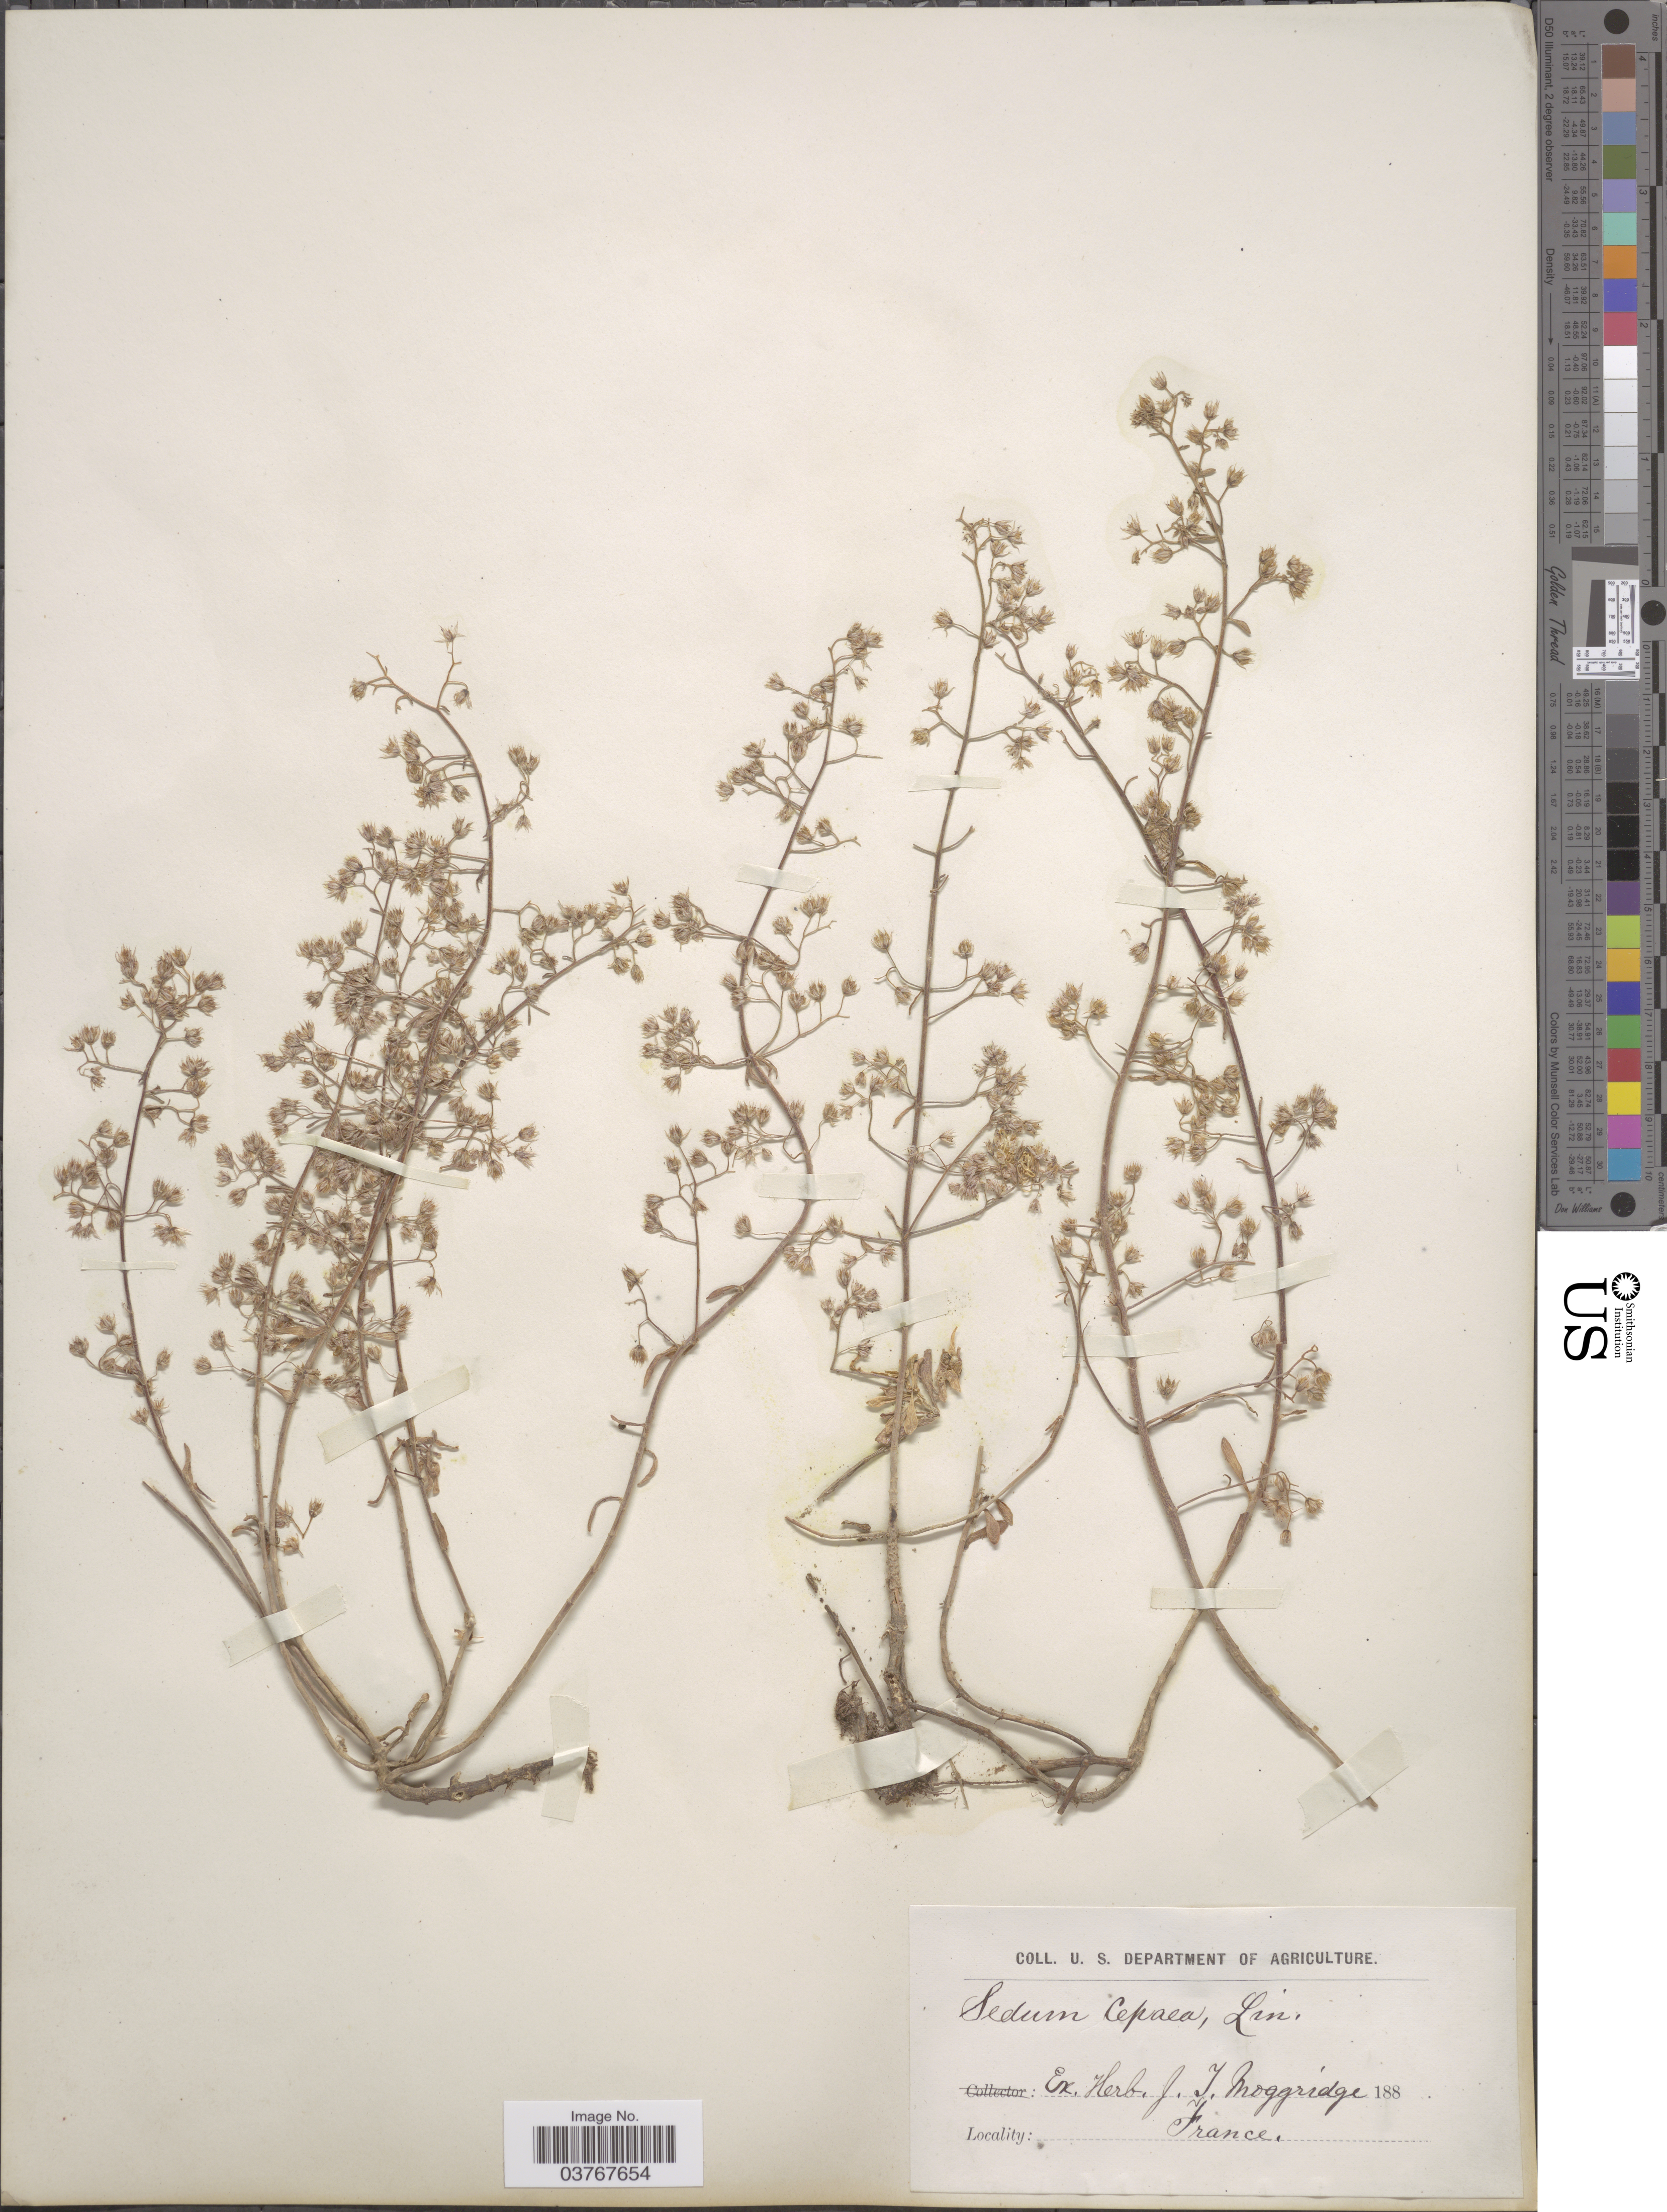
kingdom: Plantae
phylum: Tracheophyta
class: Magnoliopsida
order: Saxifragales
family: Crassulaceae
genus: Sedum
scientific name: Sedum cepaea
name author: L.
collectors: ex herb. J.T. Moggridge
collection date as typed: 188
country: France